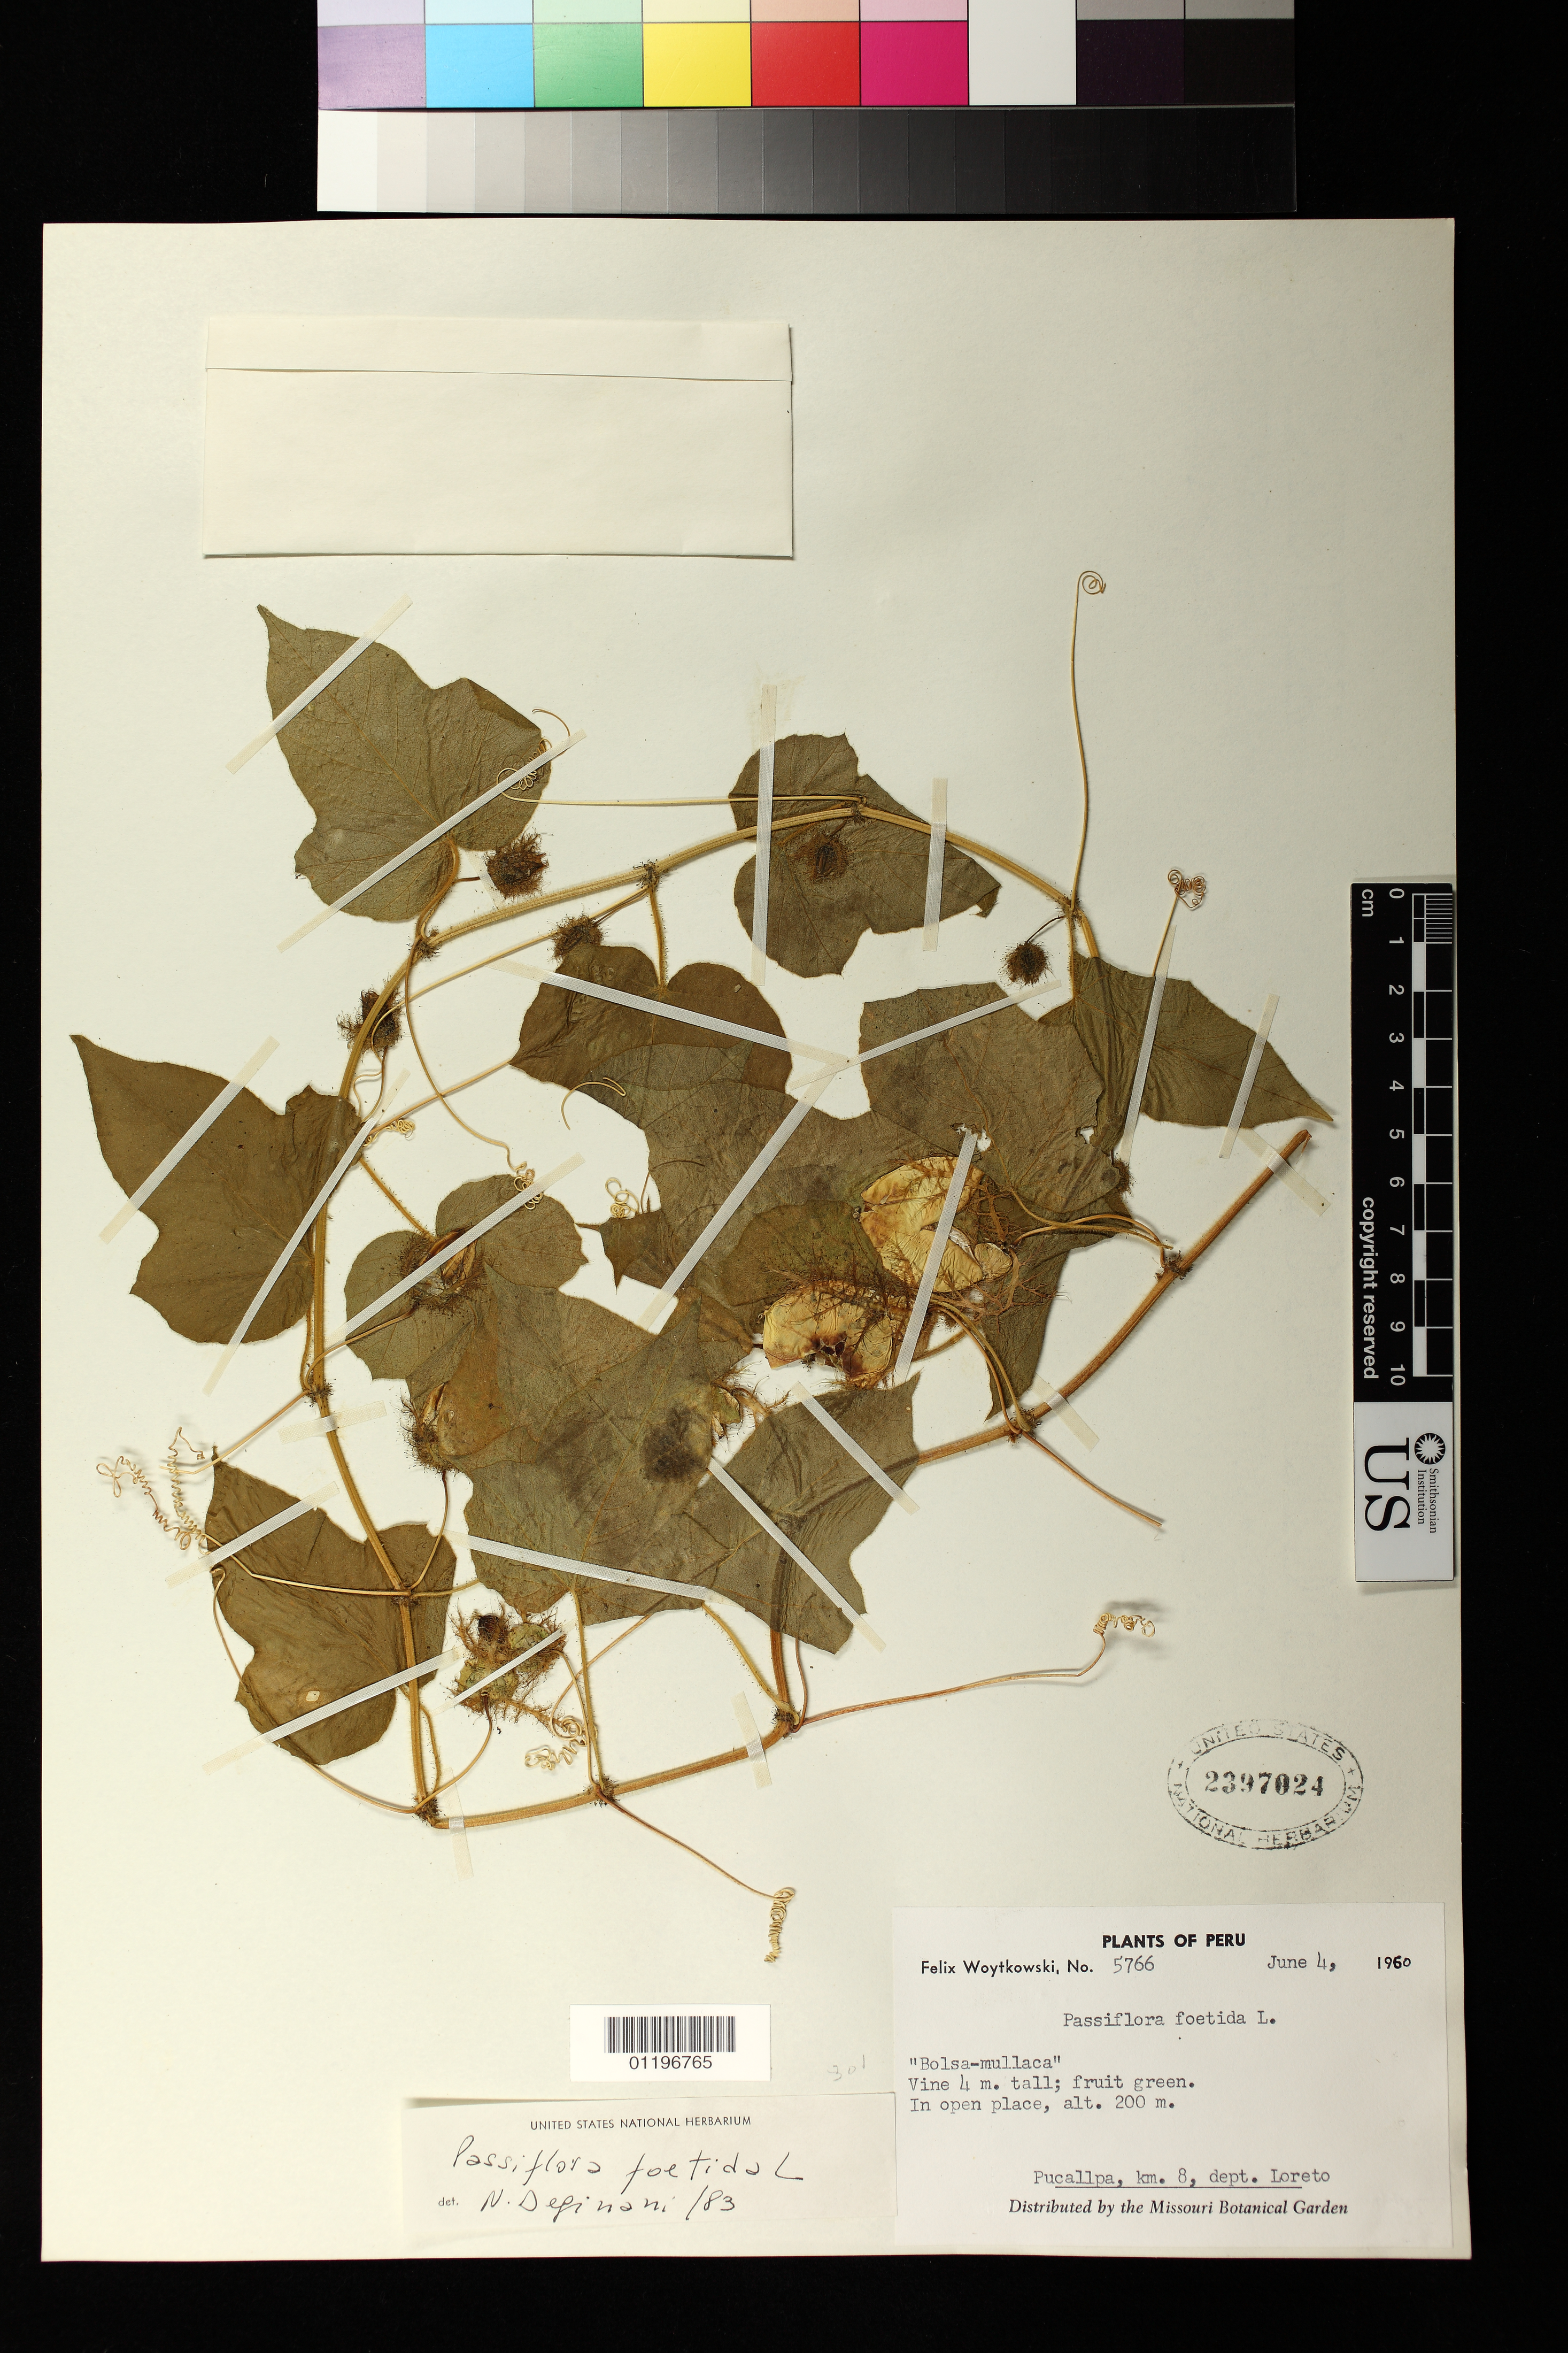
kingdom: Plantae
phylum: Tracheophyta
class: Magnoliopsida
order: Malpighiales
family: Passifloraceae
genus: Passiflora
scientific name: Passiflora foetida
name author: L.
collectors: F. Woytkowski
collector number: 5766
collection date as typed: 06 Apr 1960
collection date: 1960-04-06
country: Peru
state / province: Loreto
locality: Pucallpa, km. 8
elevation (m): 200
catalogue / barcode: US 2397024